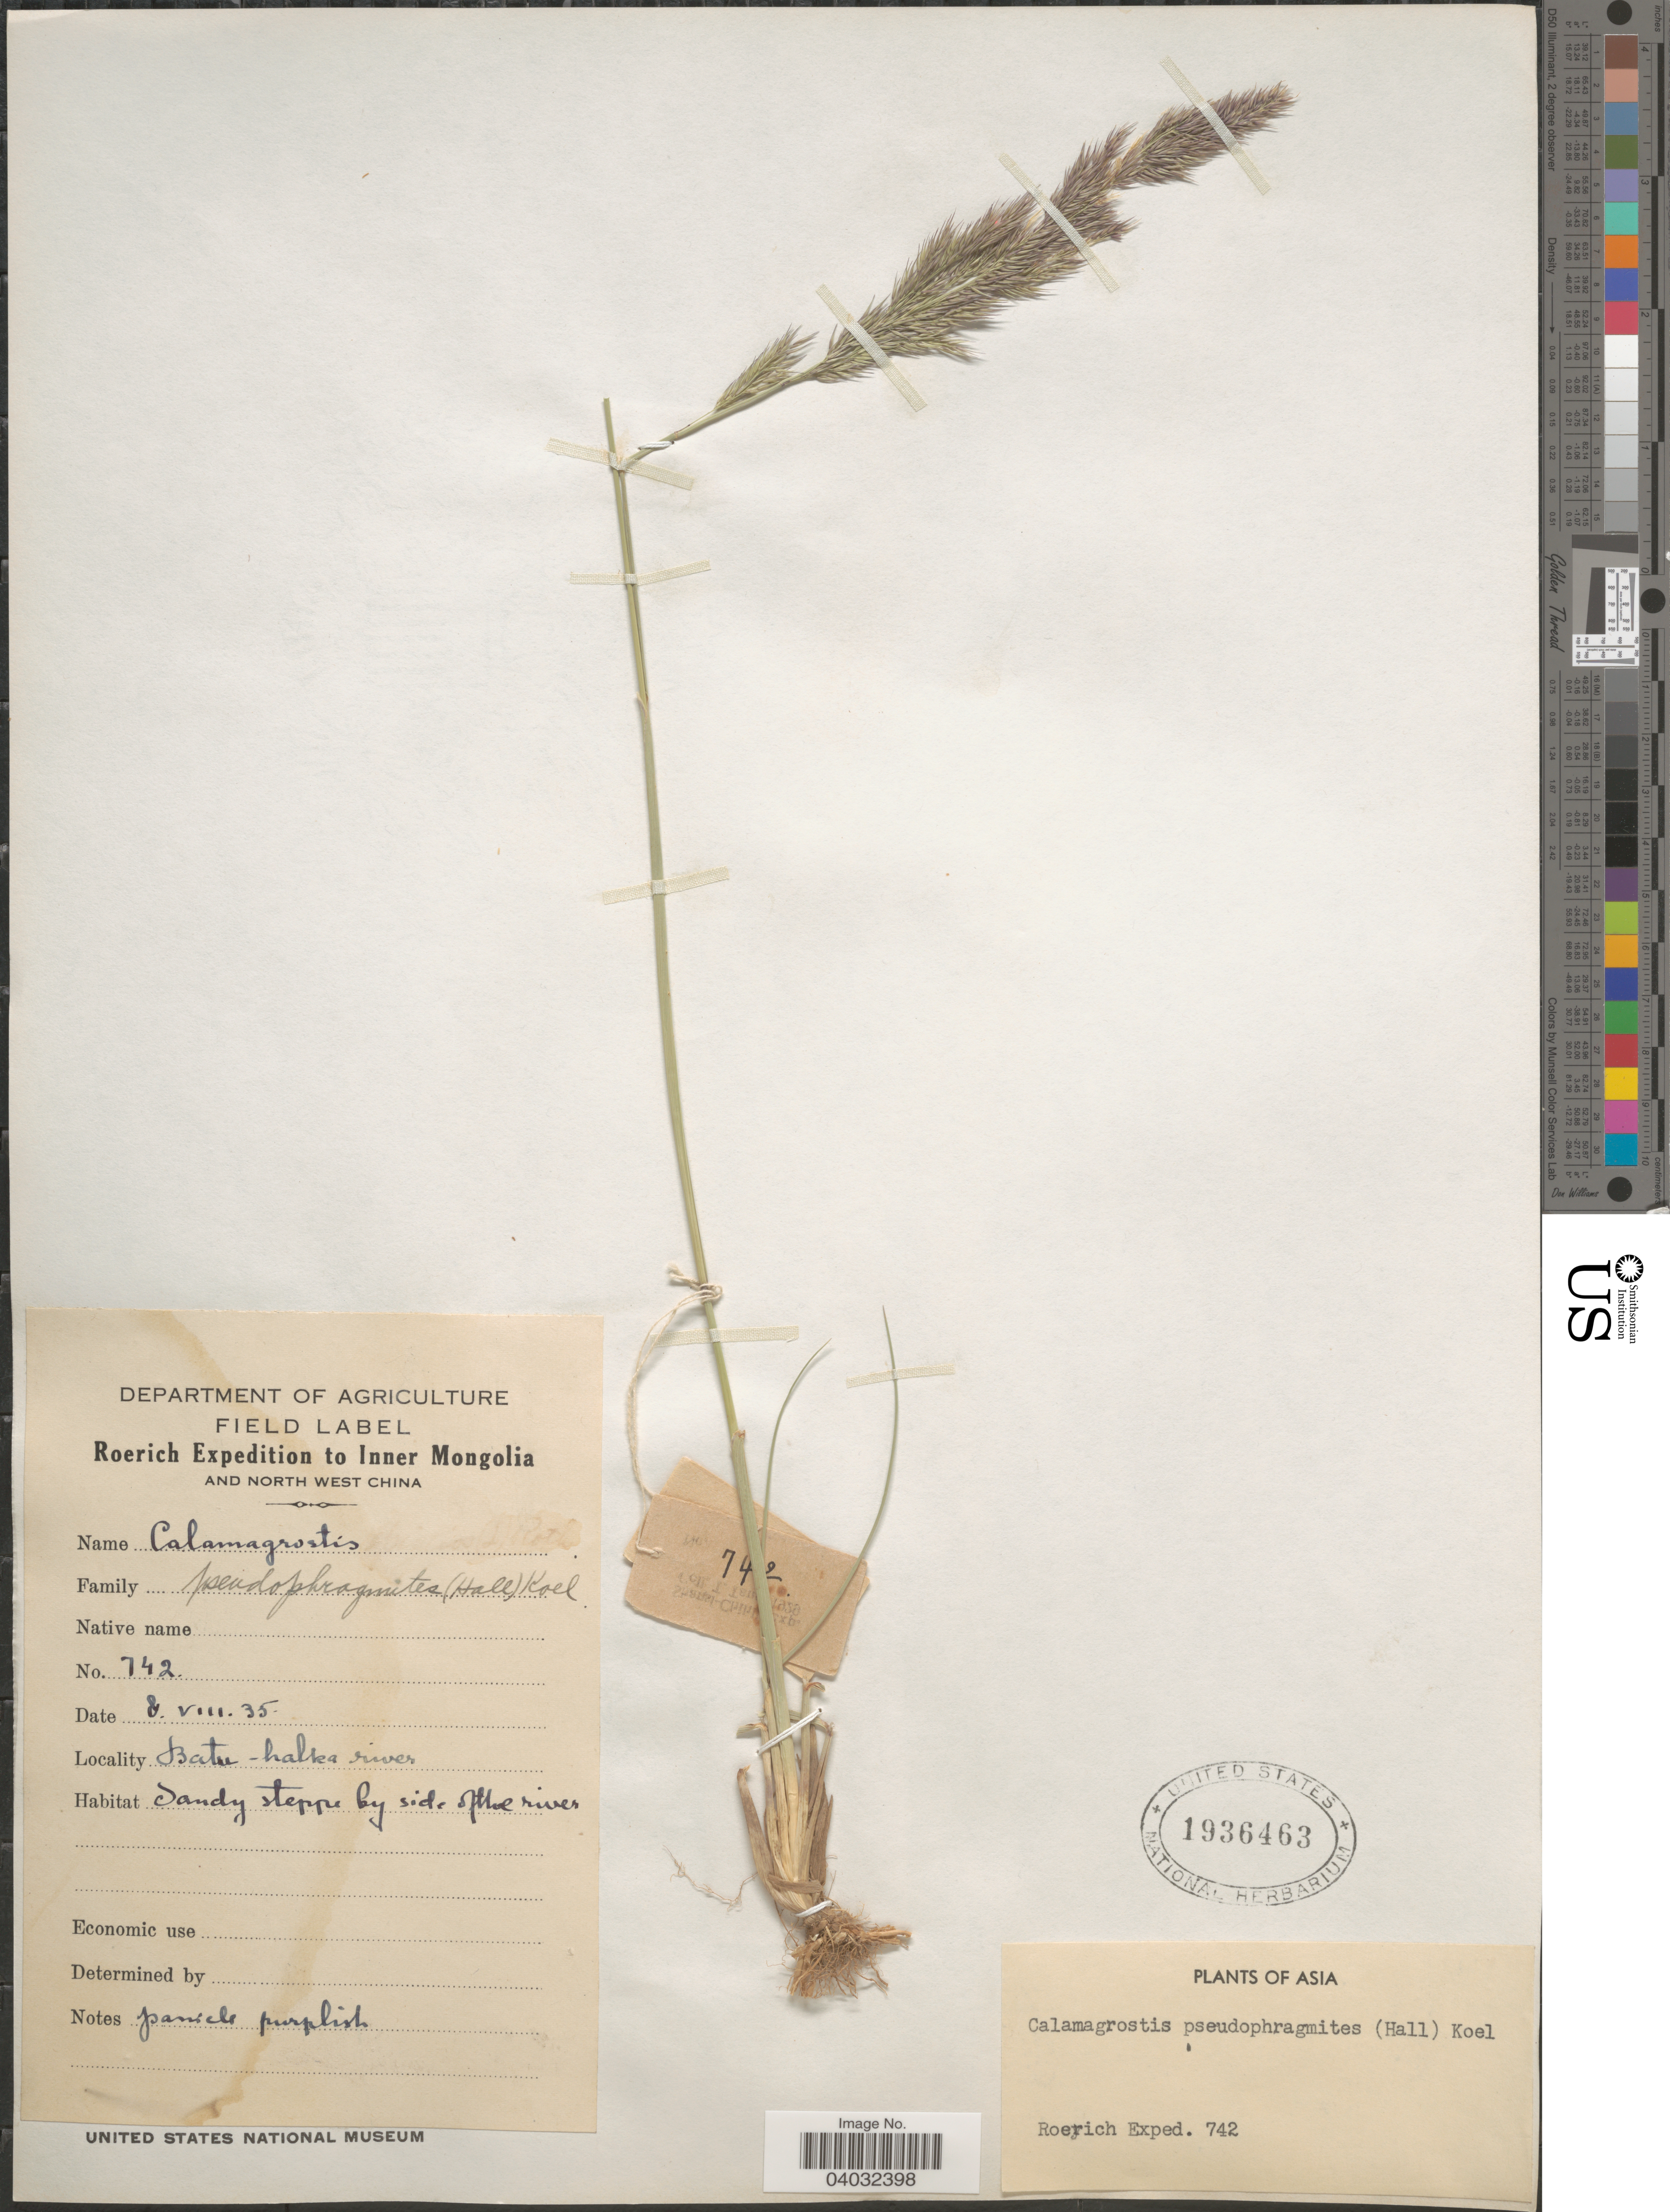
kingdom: Plantae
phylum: Tracheophyta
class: Liliopsida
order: Poales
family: Poaceae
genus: Calamagrostis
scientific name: Calamagrostis pseudophragmites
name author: (Haller f.) Koeler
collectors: Roerich Expedition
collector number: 742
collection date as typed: Transcribed d/m/y: 8/8/35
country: China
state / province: Nei Monggol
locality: Inner Mongolia and North West China. Batu-Lalka [interpreted] river. Asia.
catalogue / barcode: US 1936463